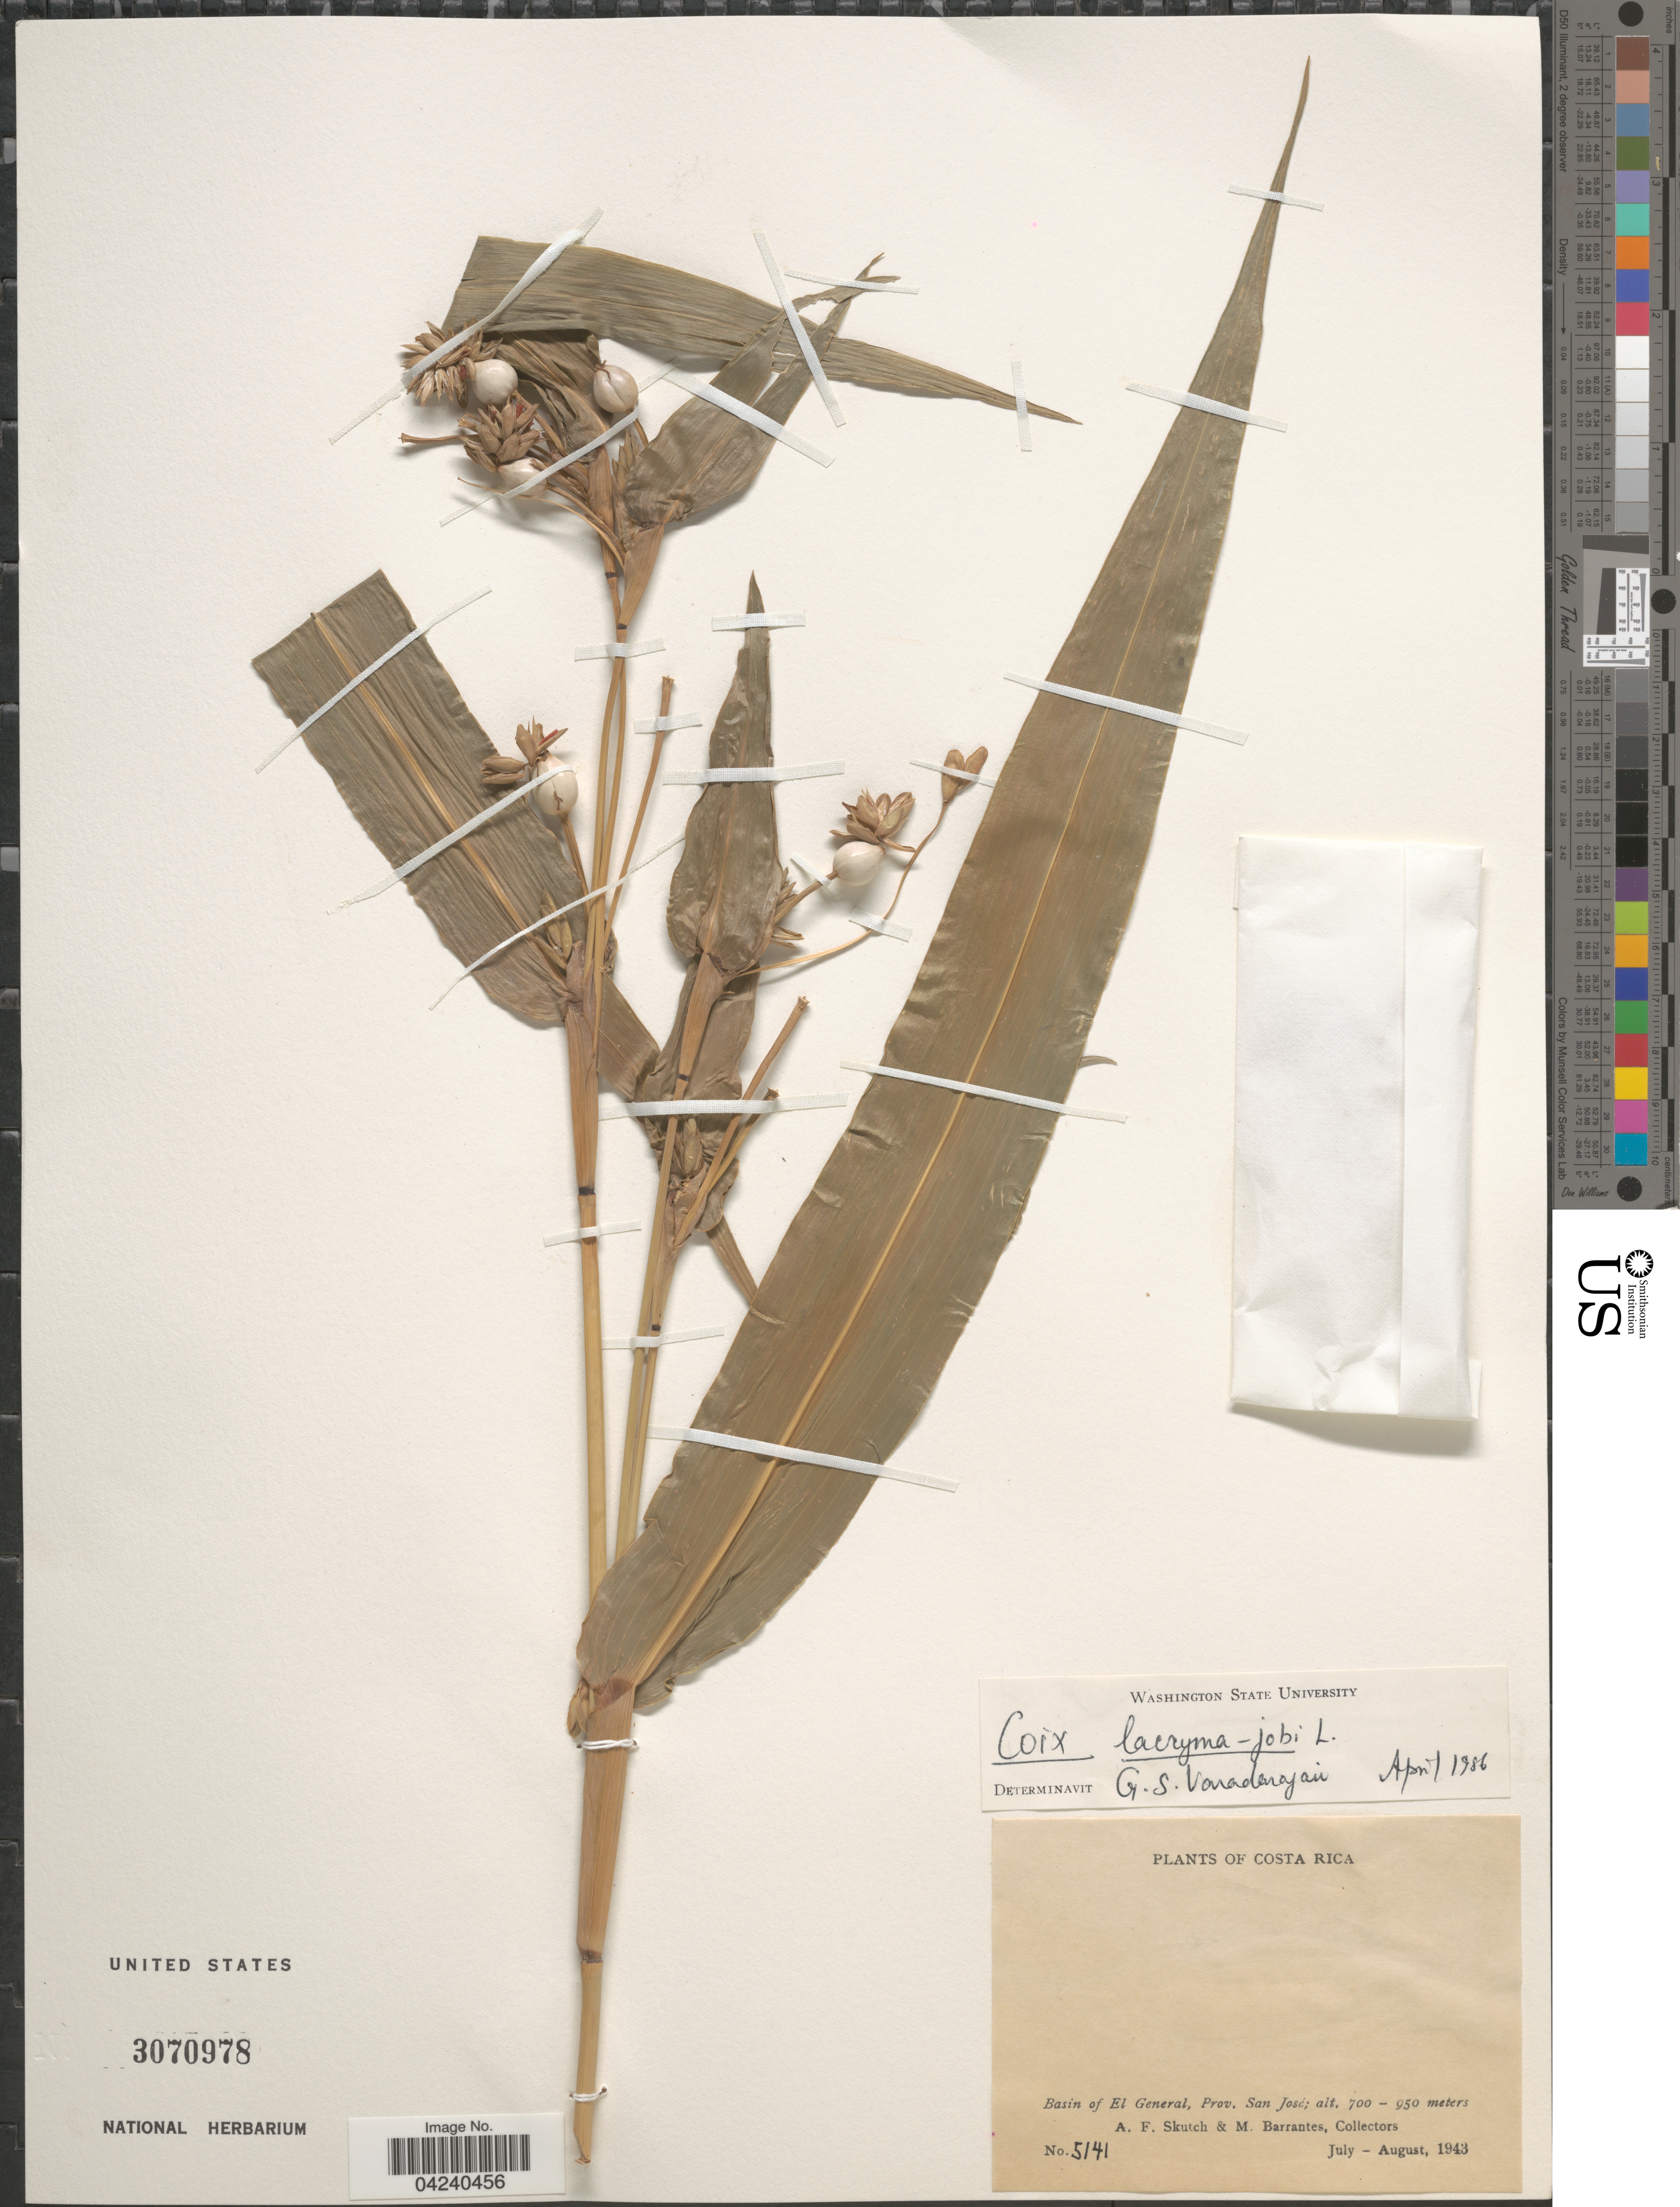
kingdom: Plantae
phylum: Tracheophyta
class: Liliopsida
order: Poales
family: Poaceae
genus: Coix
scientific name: Coix lacryma-jobi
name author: L.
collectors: A. F. Skutch & M. Barrantes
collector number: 5141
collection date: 1943-07/1943-08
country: Costa Rica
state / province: San José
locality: Basin of El General.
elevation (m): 700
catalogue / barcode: US 3070978